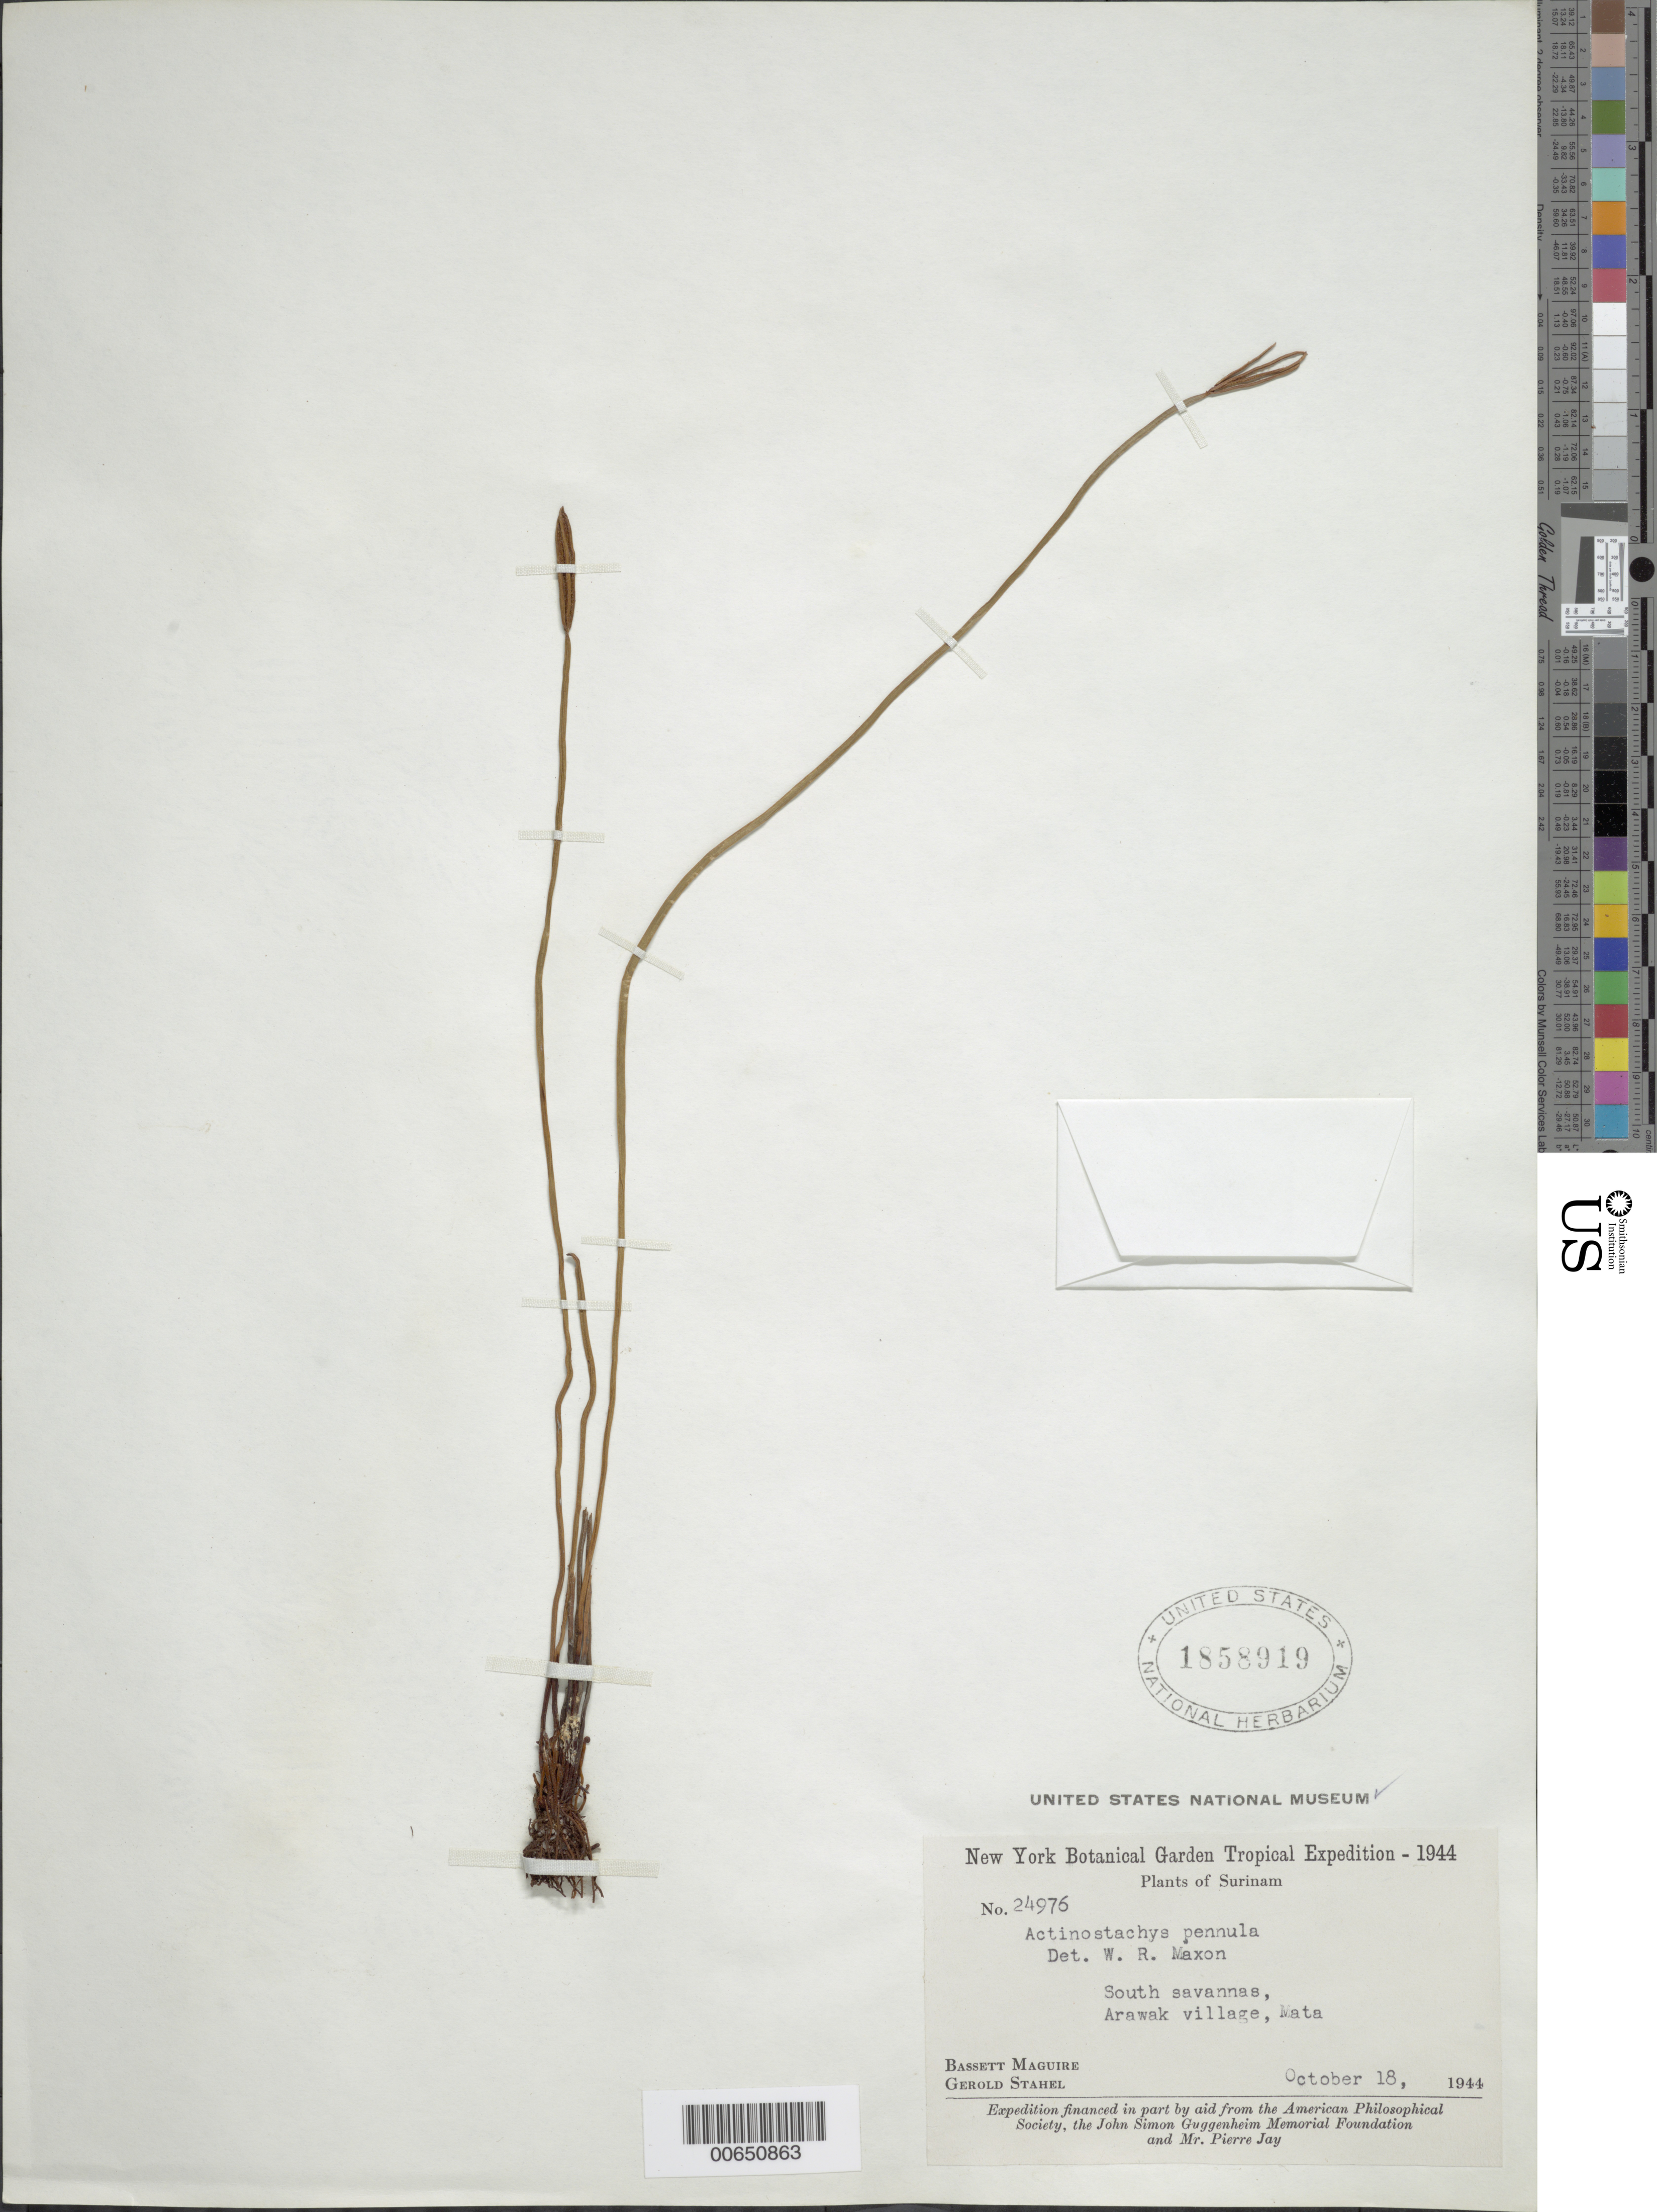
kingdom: Plantae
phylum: Tracheophyta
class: Polypodiopsida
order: Schizaeales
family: Schizaeaceae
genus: Actinostachys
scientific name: Actinostachys pennula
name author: (Sw.) Hook.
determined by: Maxon, W. R.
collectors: B. Maguire & G. Stahel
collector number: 24976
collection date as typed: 18-Oct-44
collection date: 1944-10-18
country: Suriname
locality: Zanderij I., Mata vic., Arawak village of Mata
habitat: South Savannas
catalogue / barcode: US 1858919